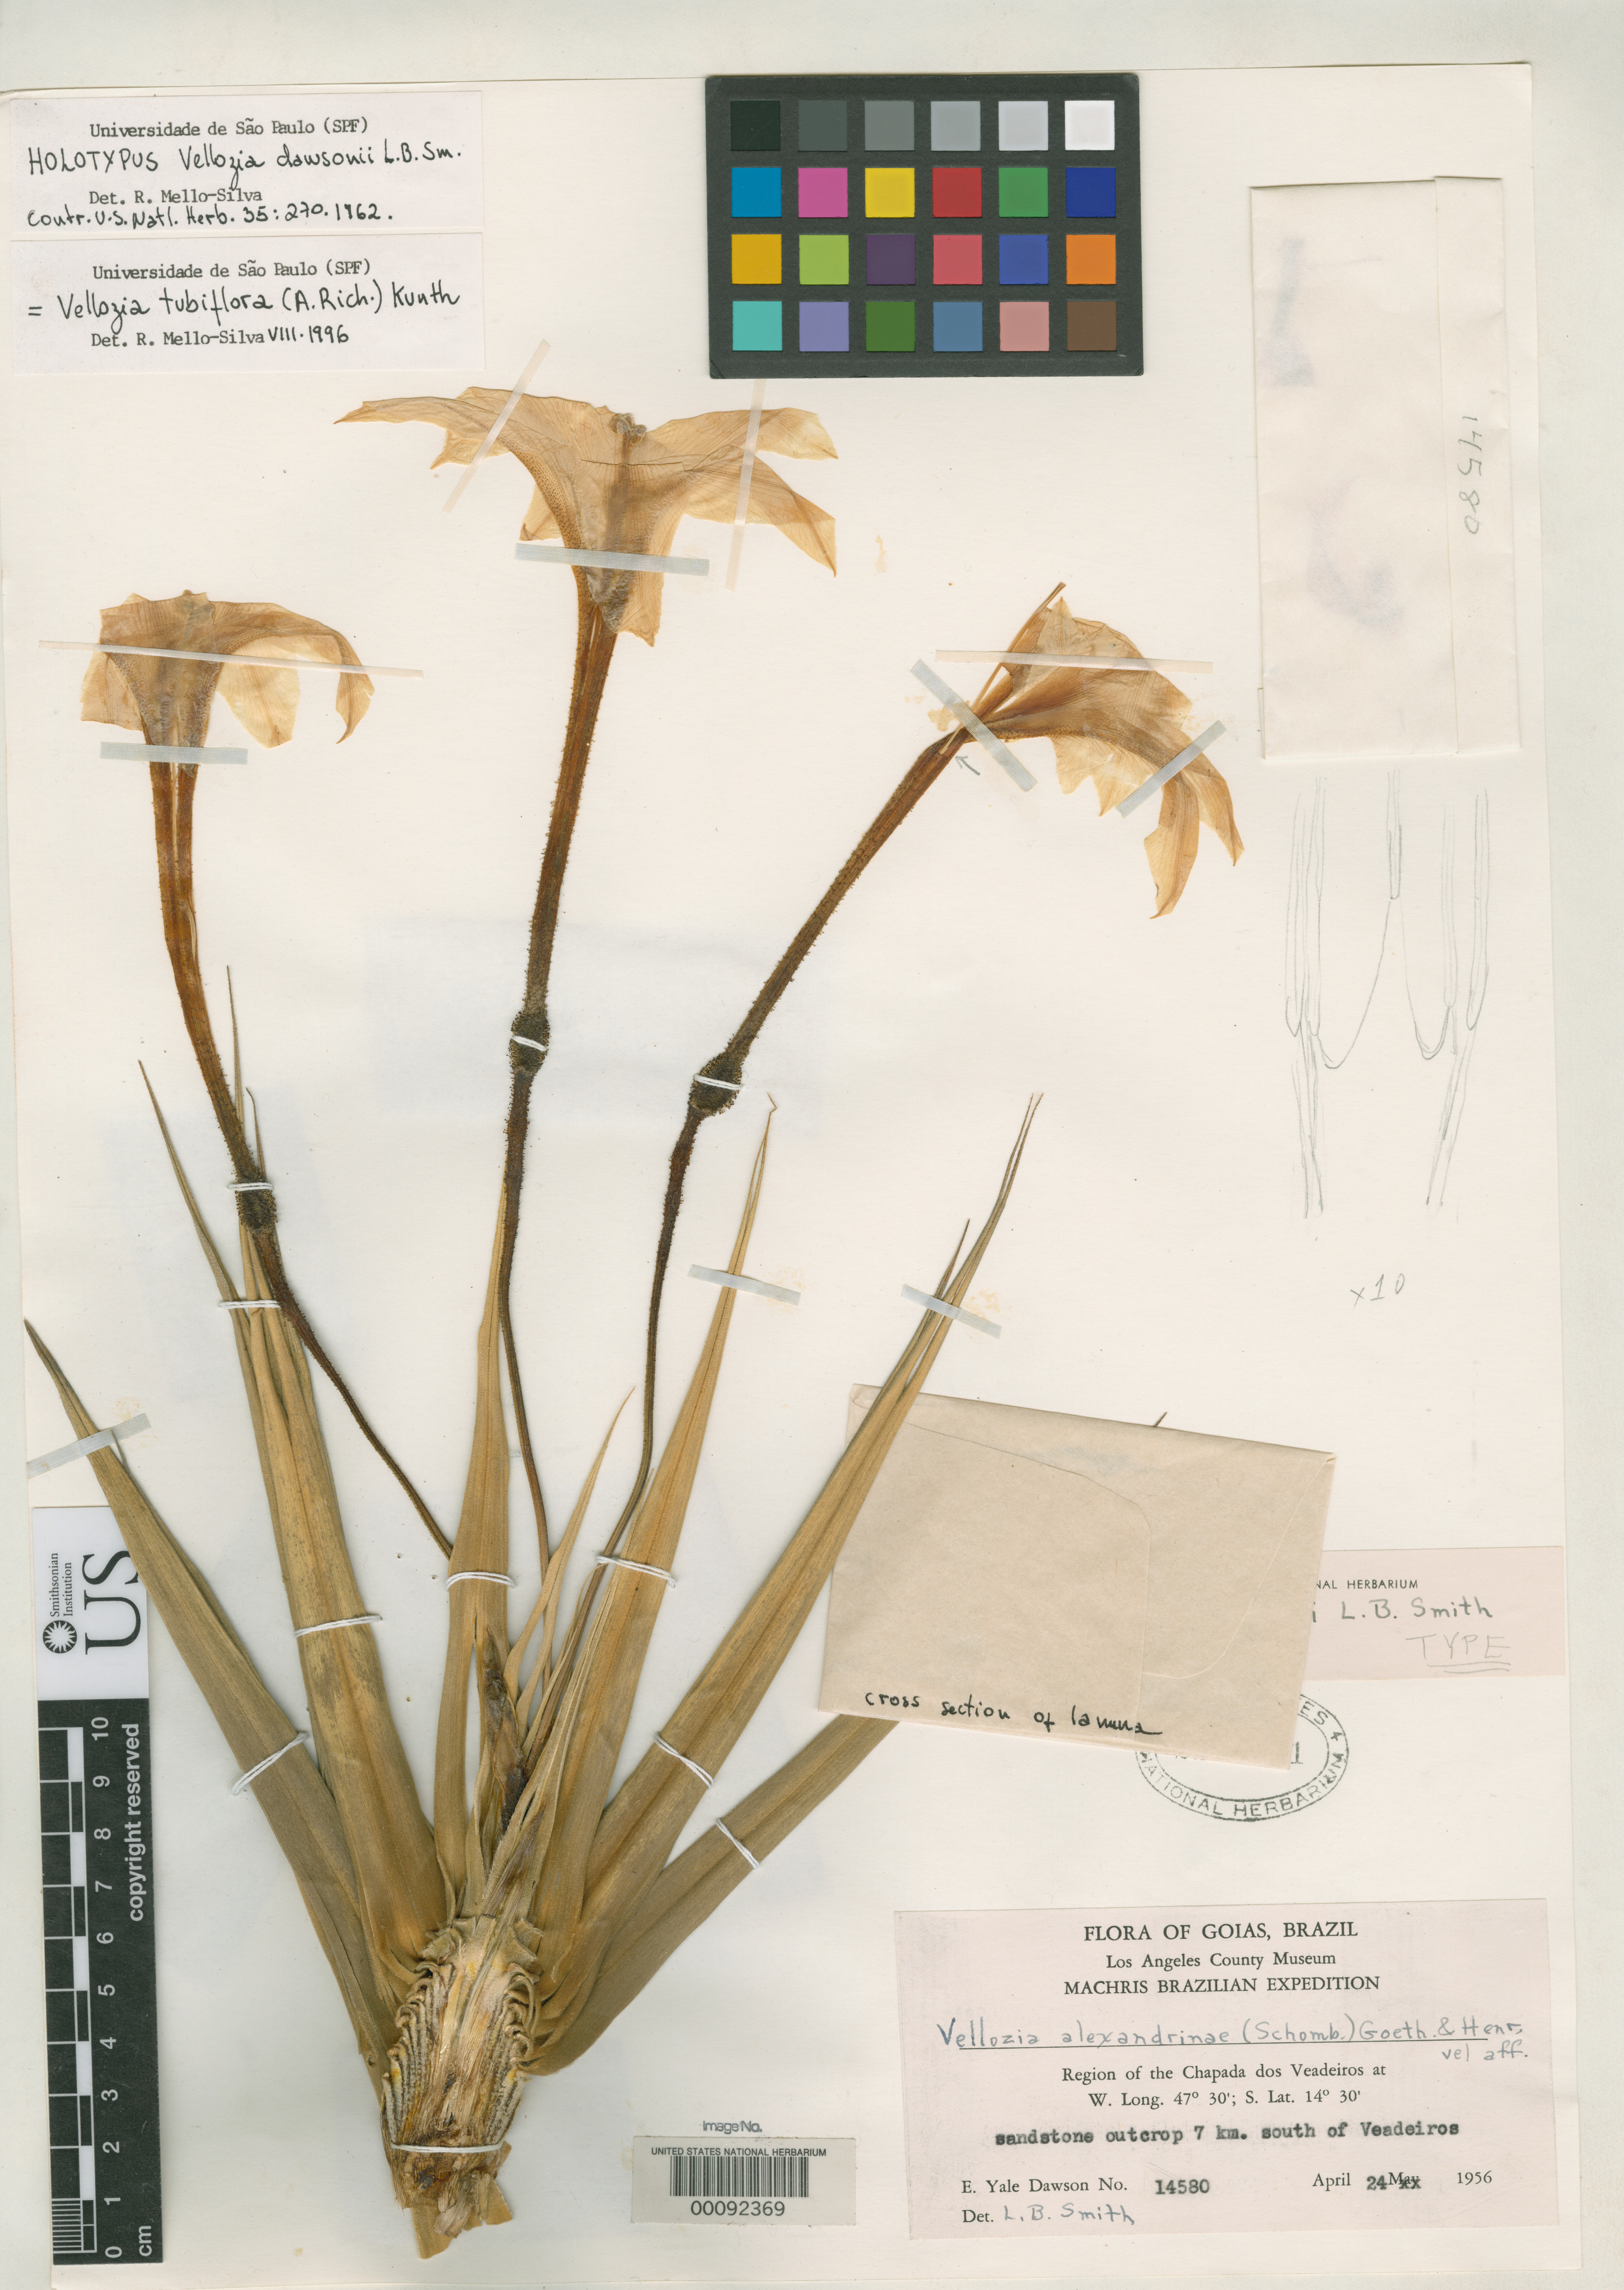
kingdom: Plantae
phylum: Tracheophyta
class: Liliopsida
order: Pandanales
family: Velloziaceae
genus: Vellozia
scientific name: Vellozia dawsonii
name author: L.B. Sm.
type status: Holotype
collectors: E. Y. Dawson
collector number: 14580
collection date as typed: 24 Apr 1956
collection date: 1956-04-24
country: Brazil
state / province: Goiás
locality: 7 km S of Veadeiros, region of Chapada dos Veadeiros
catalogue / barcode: US 2279791